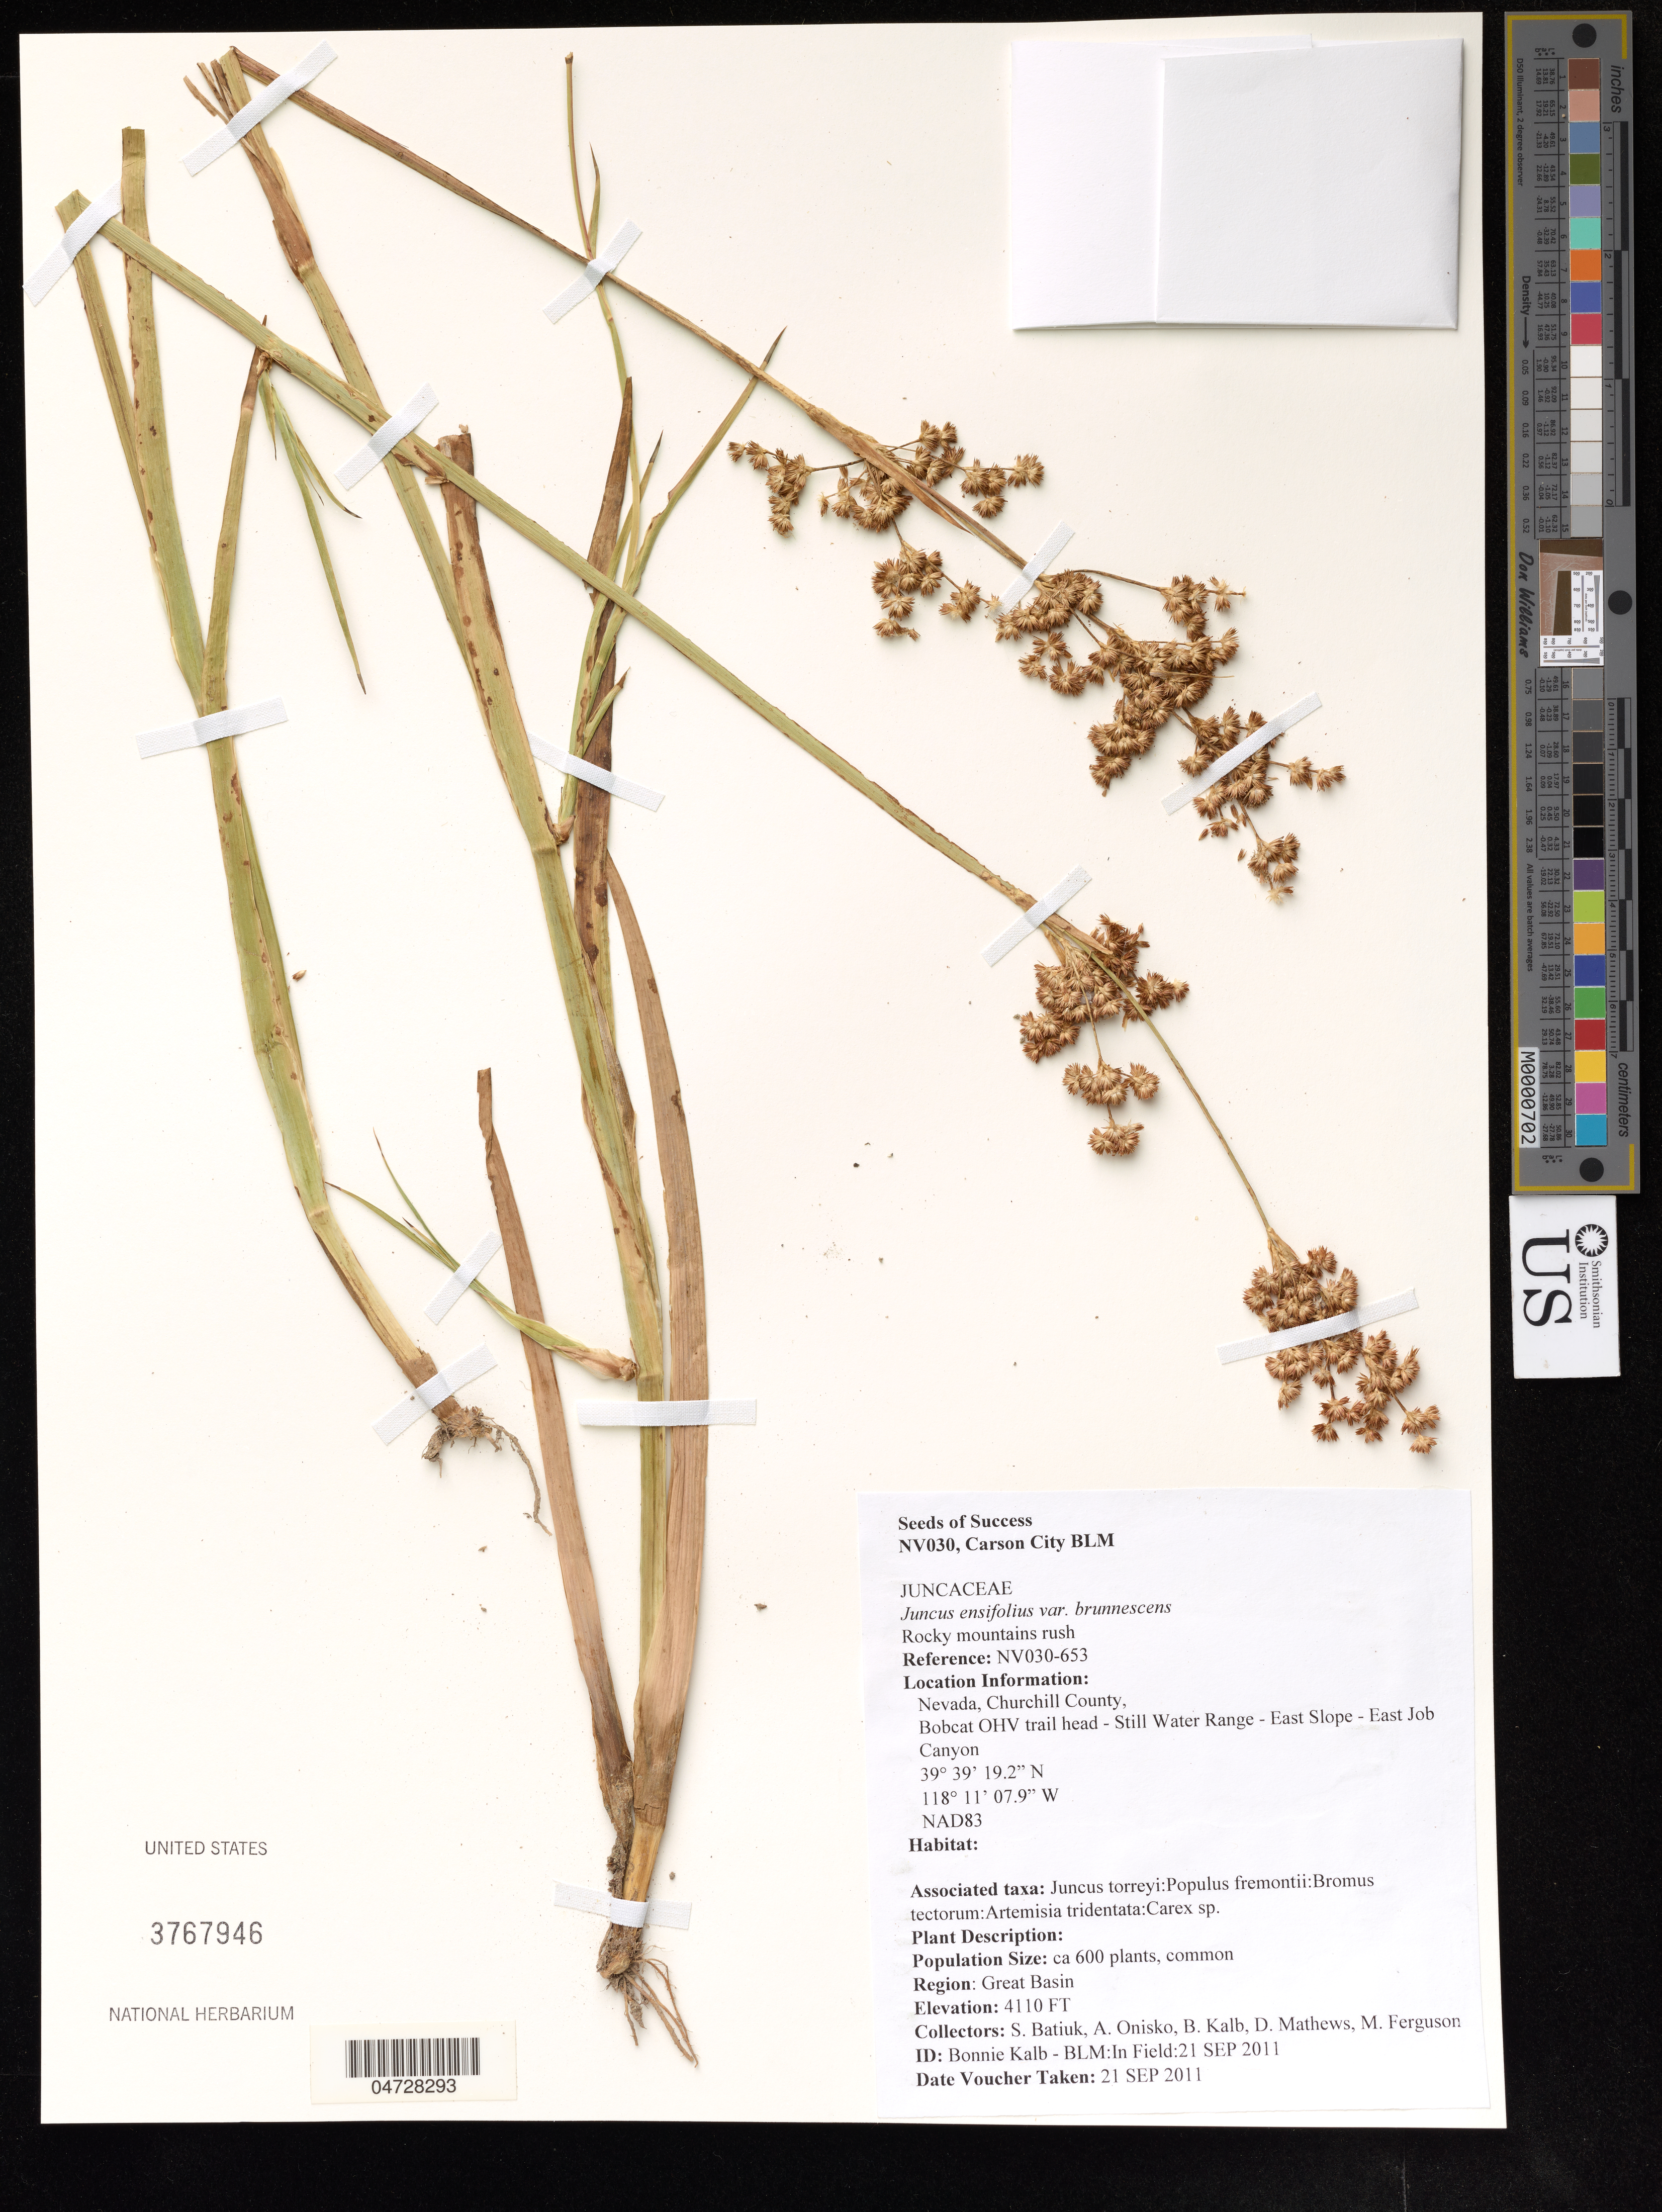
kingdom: Plantae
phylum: Tracheophyta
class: Liliopsida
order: Poales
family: Juncaceae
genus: Juncus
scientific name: Juncus ensifolius var. brunnescens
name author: (Rydb.) Cronquist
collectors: S. Batiuk, A. Onisko, B. Kalb & D. Mathews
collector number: NV030-653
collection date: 2011-09-21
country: United States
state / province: Nevada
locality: Carson City BLM. Churchill County, Bobcat OHV trail head - Still Water Range - East Slope - East Job Canyon. Great Basin.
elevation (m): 1253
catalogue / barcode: US 3767946